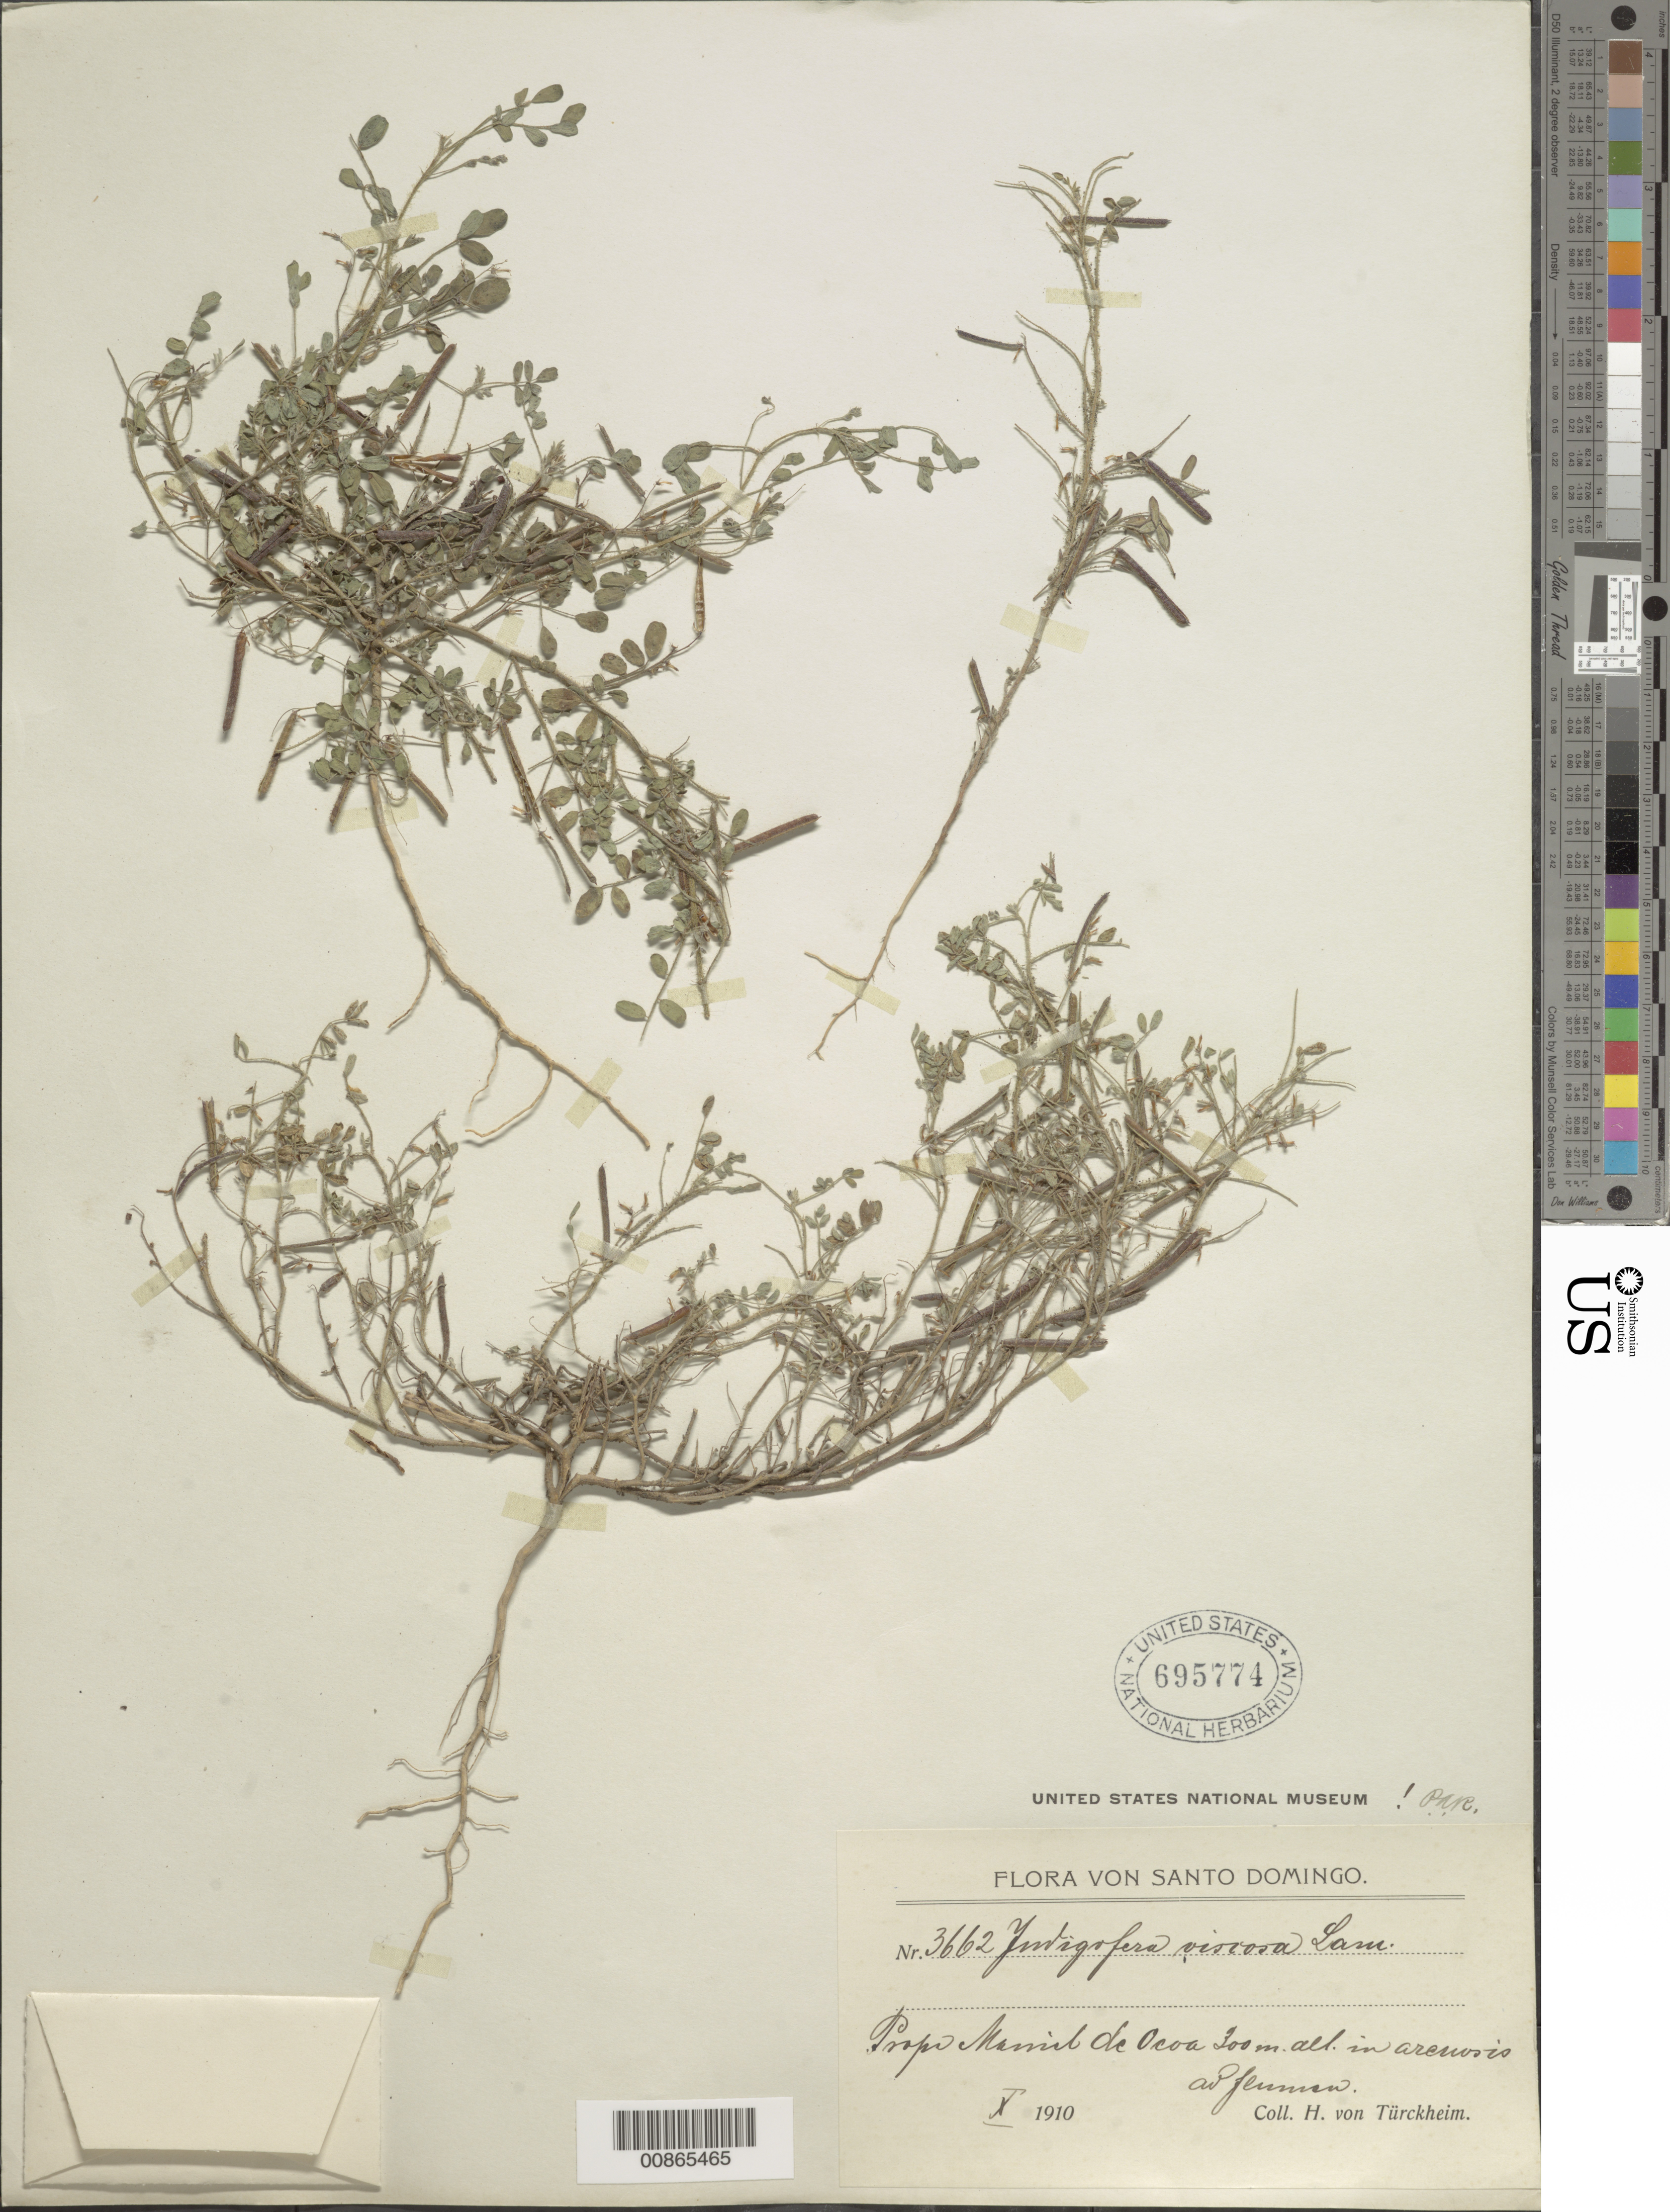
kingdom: Plantae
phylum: Tracheophyta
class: Magnoliopsida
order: Fabales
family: Fabaceae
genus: Indigofera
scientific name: Indigofera viscosa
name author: Lam.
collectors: H. von Türckheim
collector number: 3662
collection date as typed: Oct 1910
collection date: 1910-10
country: Dominican Republic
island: Hispaniola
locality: Prope Maniel de Ocoa.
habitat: In arenosis ad "fennica".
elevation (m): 300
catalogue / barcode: US 695774